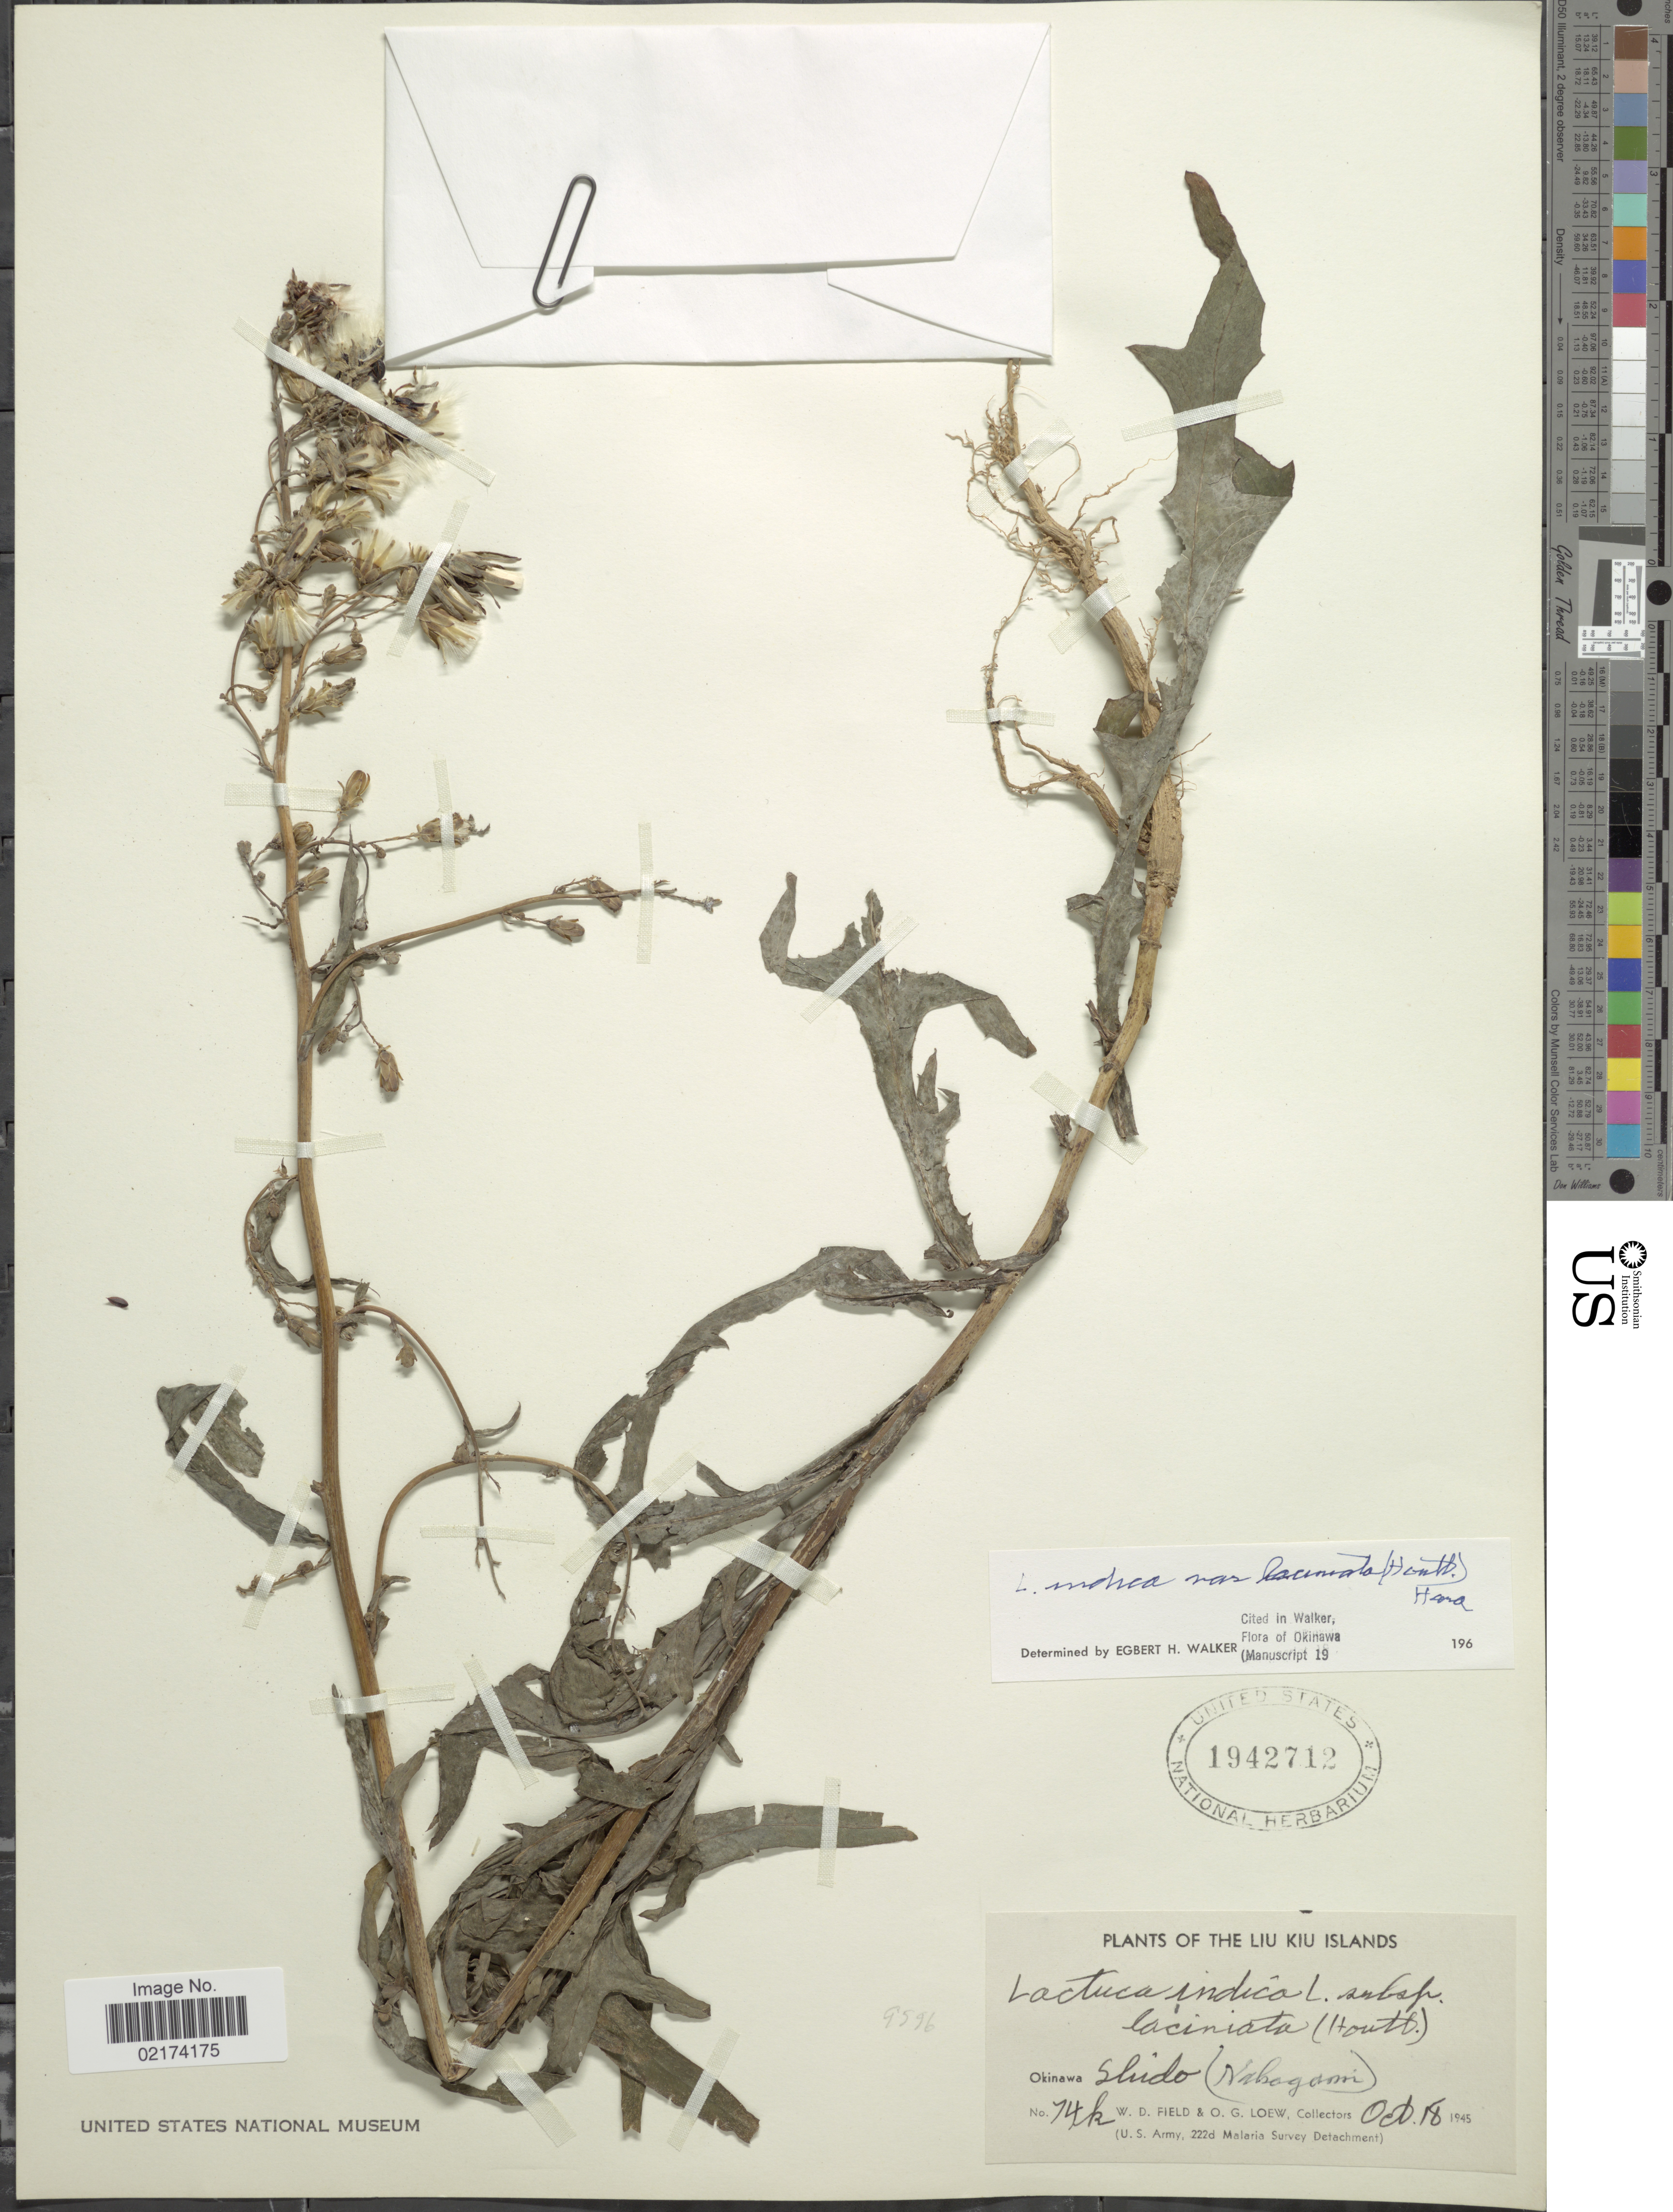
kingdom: Plantae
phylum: Tracheophyta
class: Magnoliopsida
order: Asterales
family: Asteraceae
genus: Lactuca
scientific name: Lactuca indica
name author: L.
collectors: W. D. Field & O. G. Loew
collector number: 74k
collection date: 1945-10-18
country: Japan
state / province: Okinawa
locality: Liu Kiu Islands, Okinawa Shido (Nakagami)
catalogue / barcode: US 1942712